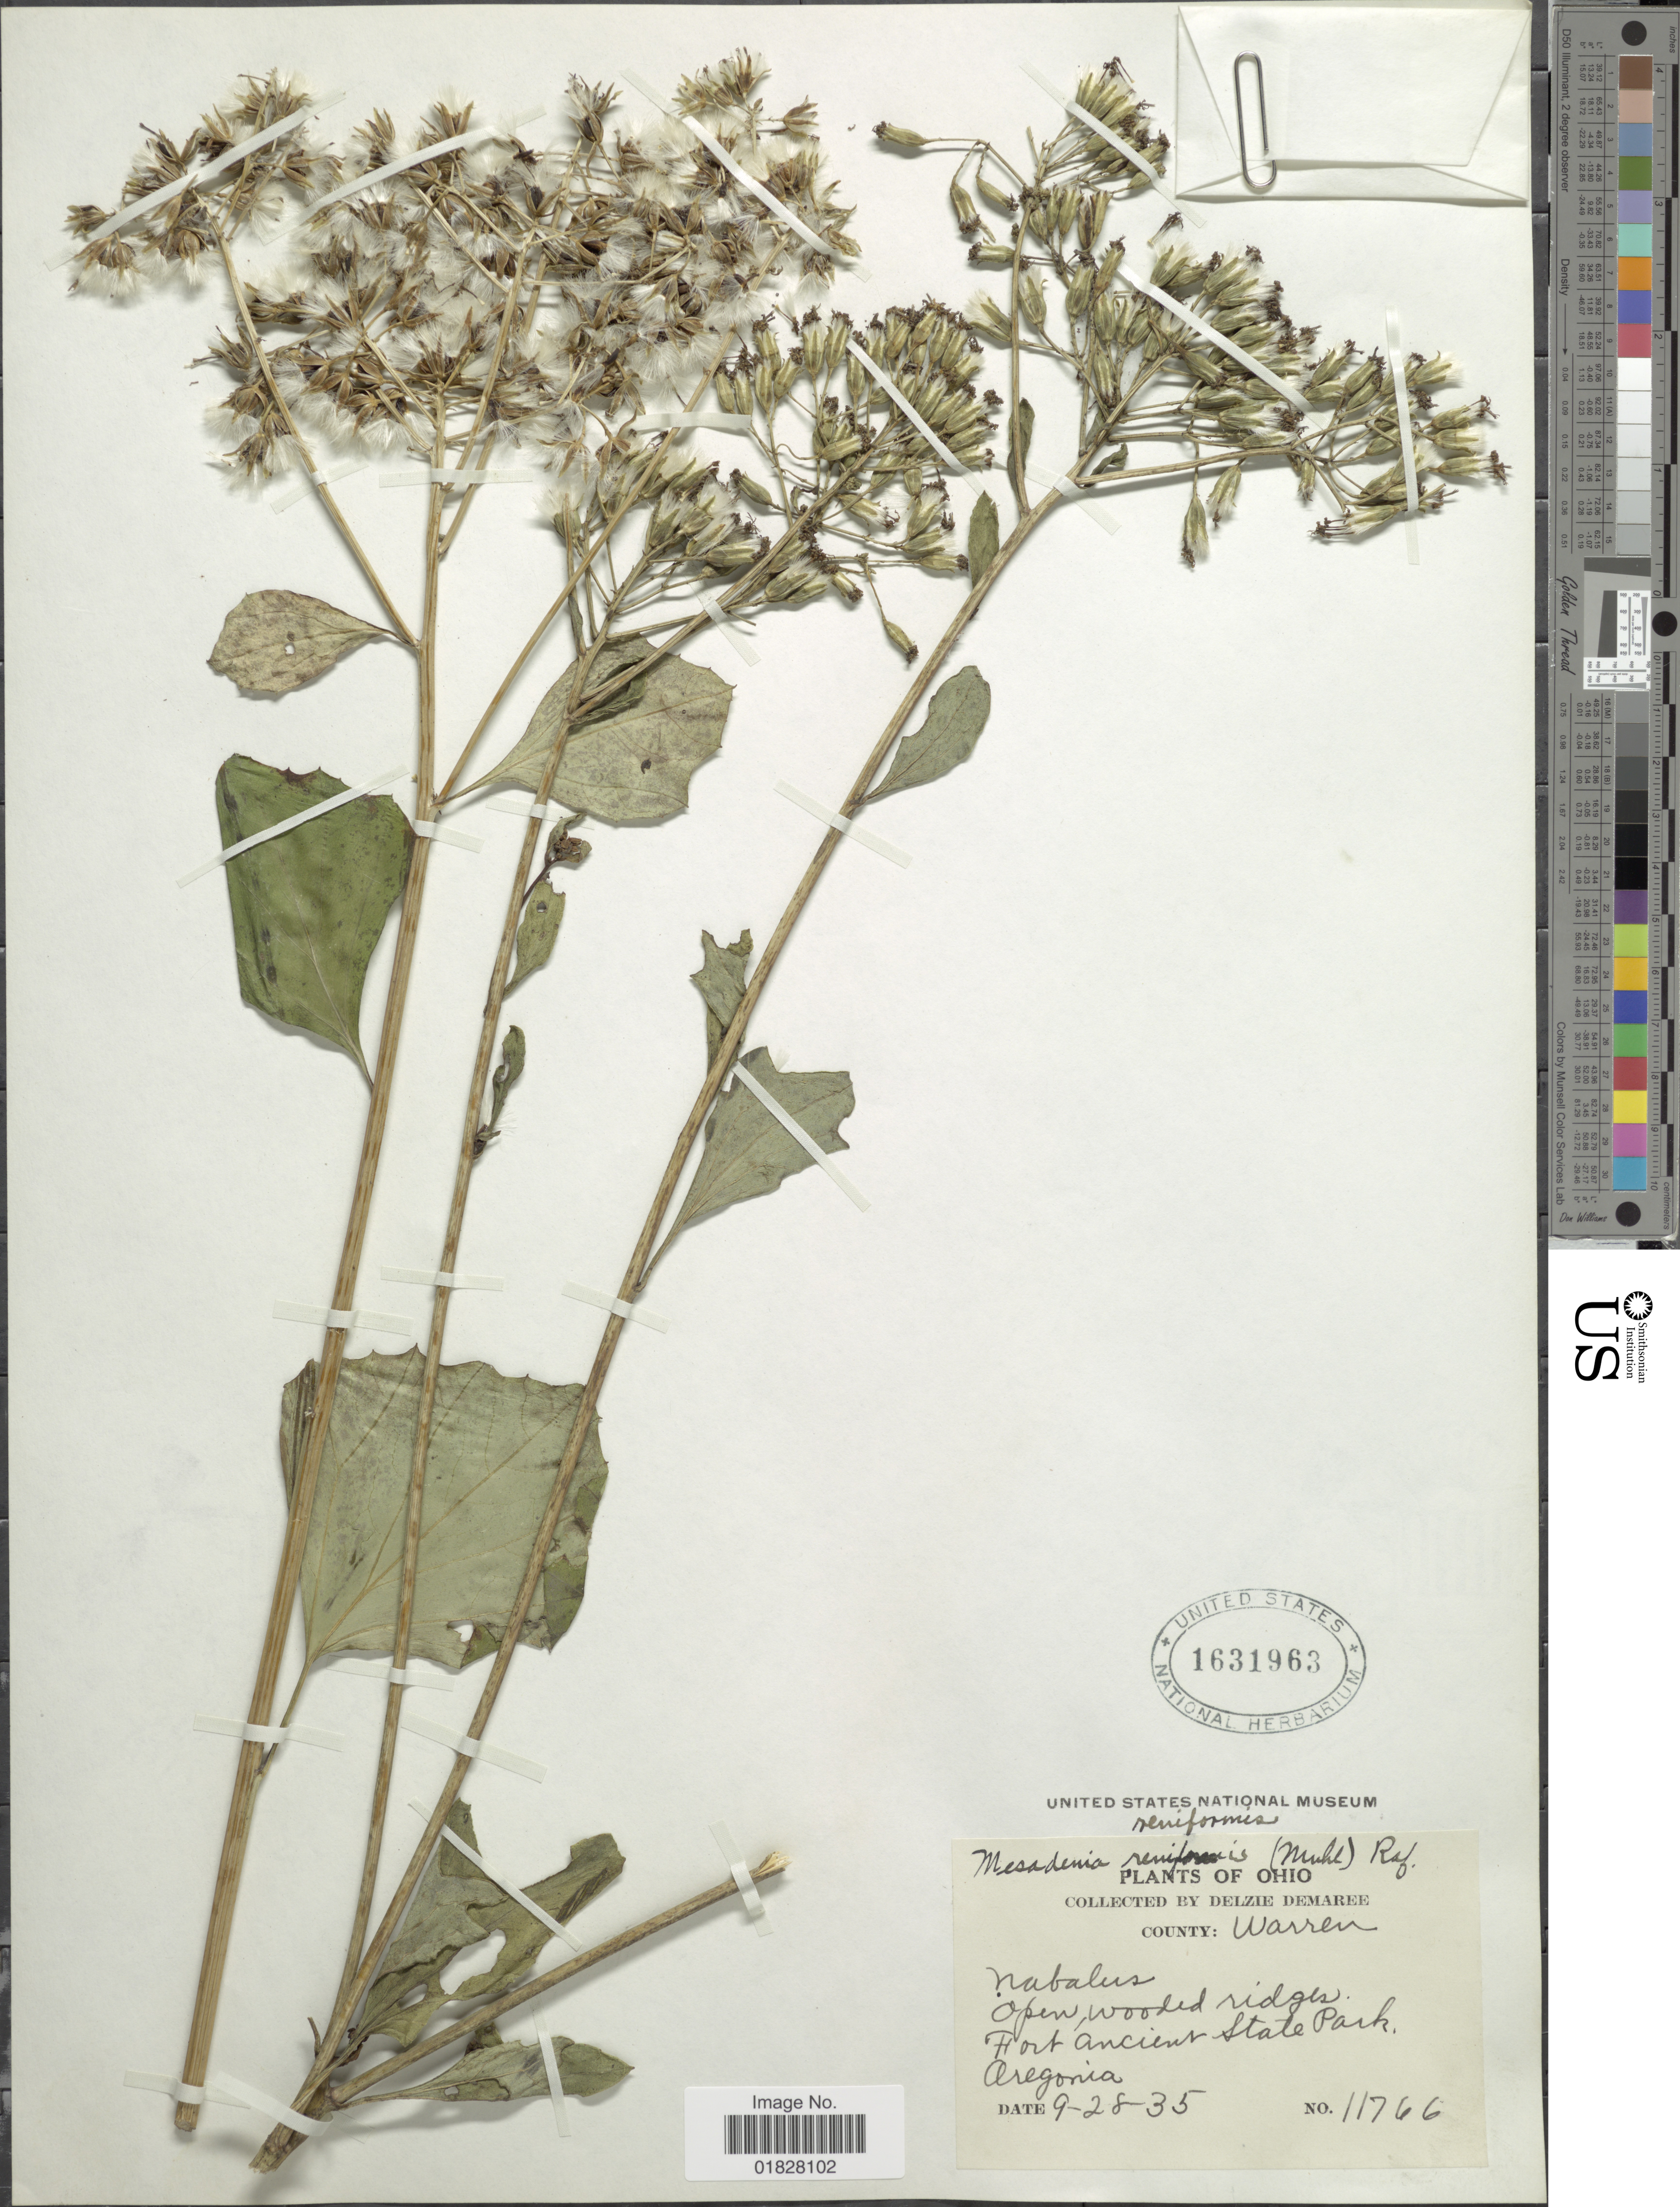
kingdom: Plantae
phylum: Tracheophyta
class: Magnoliopsida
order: Asterales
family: Asteraceae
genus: Arnoglossum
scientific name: Arnoglossum reniforme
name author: (Hook.) H. Rob.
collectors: D. Demaree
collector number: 11766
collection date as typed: Transcribed d/m/y: 28/9/35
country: United States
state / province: Ohio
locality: County: Warren. Fort ancient State Park, Aregonia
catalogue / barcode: US 1631963